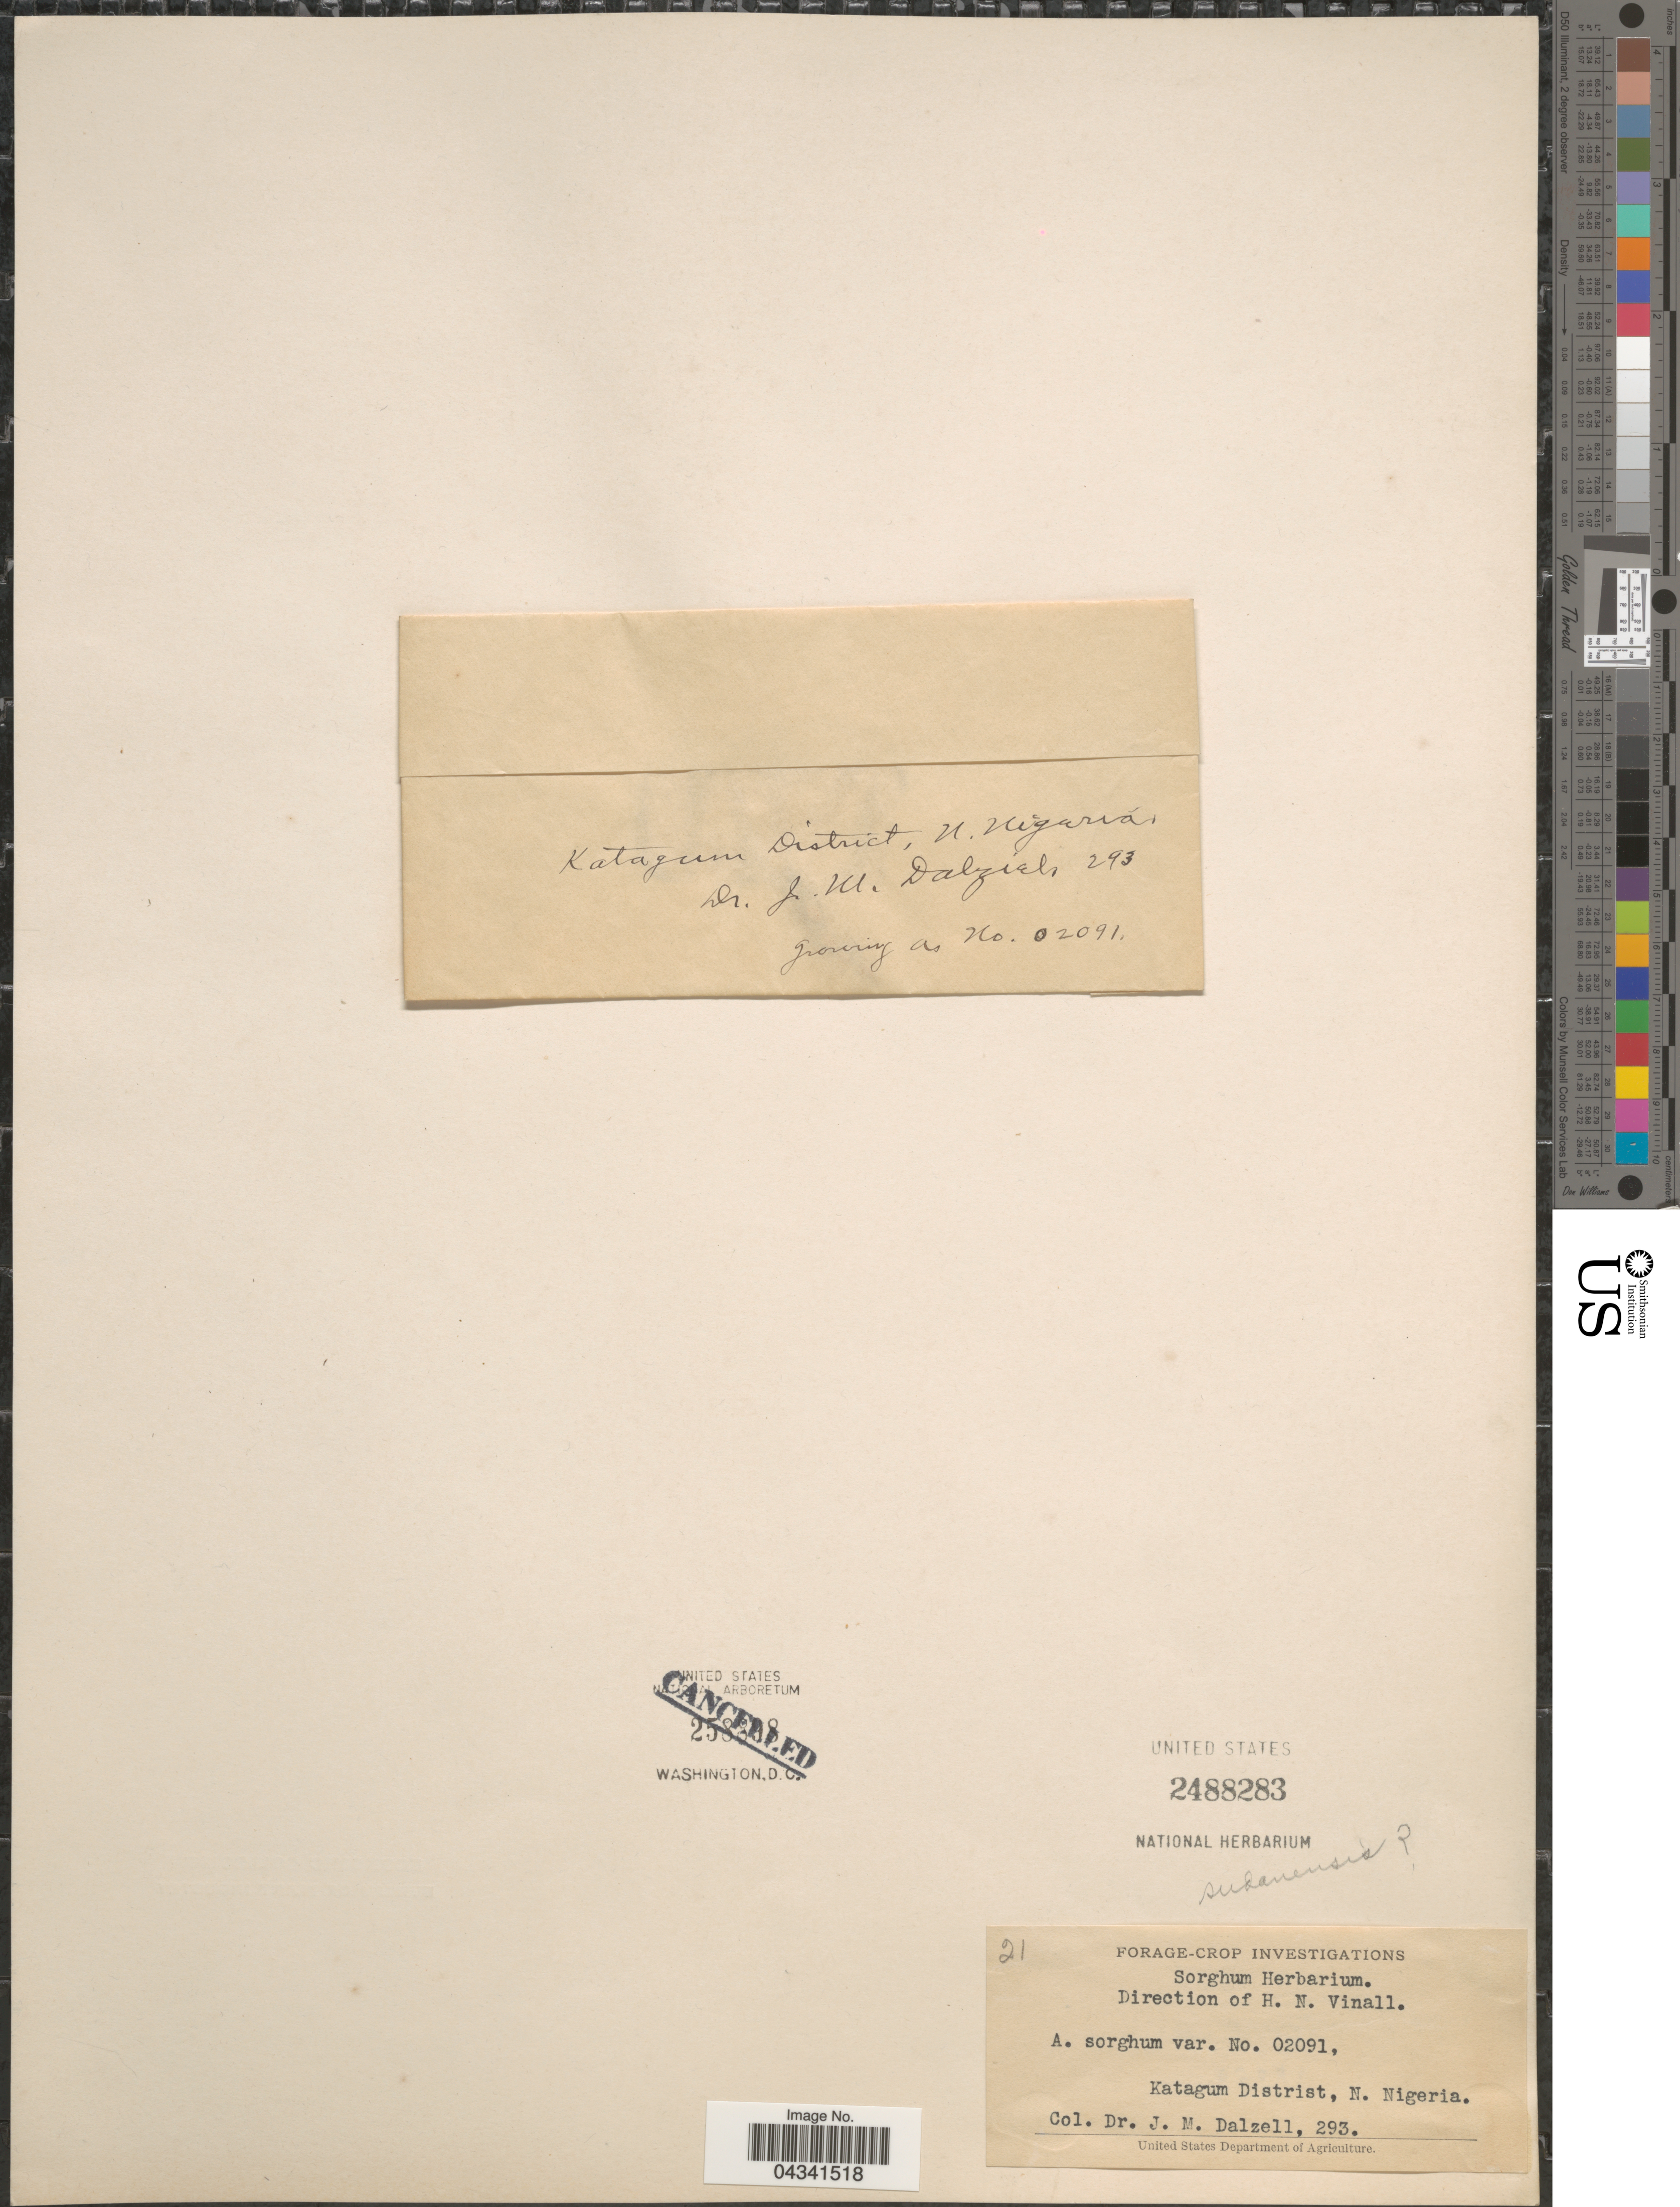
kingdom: Plantae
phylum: Tracheophyta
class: Liliopsida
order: Poales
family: Poaceae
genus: Sorghum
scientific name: Sorghum sp.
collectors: J. Dalziel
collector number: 293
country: Nigeria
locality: Katagum, District, N. Nigeria.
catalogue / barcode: US 2488283